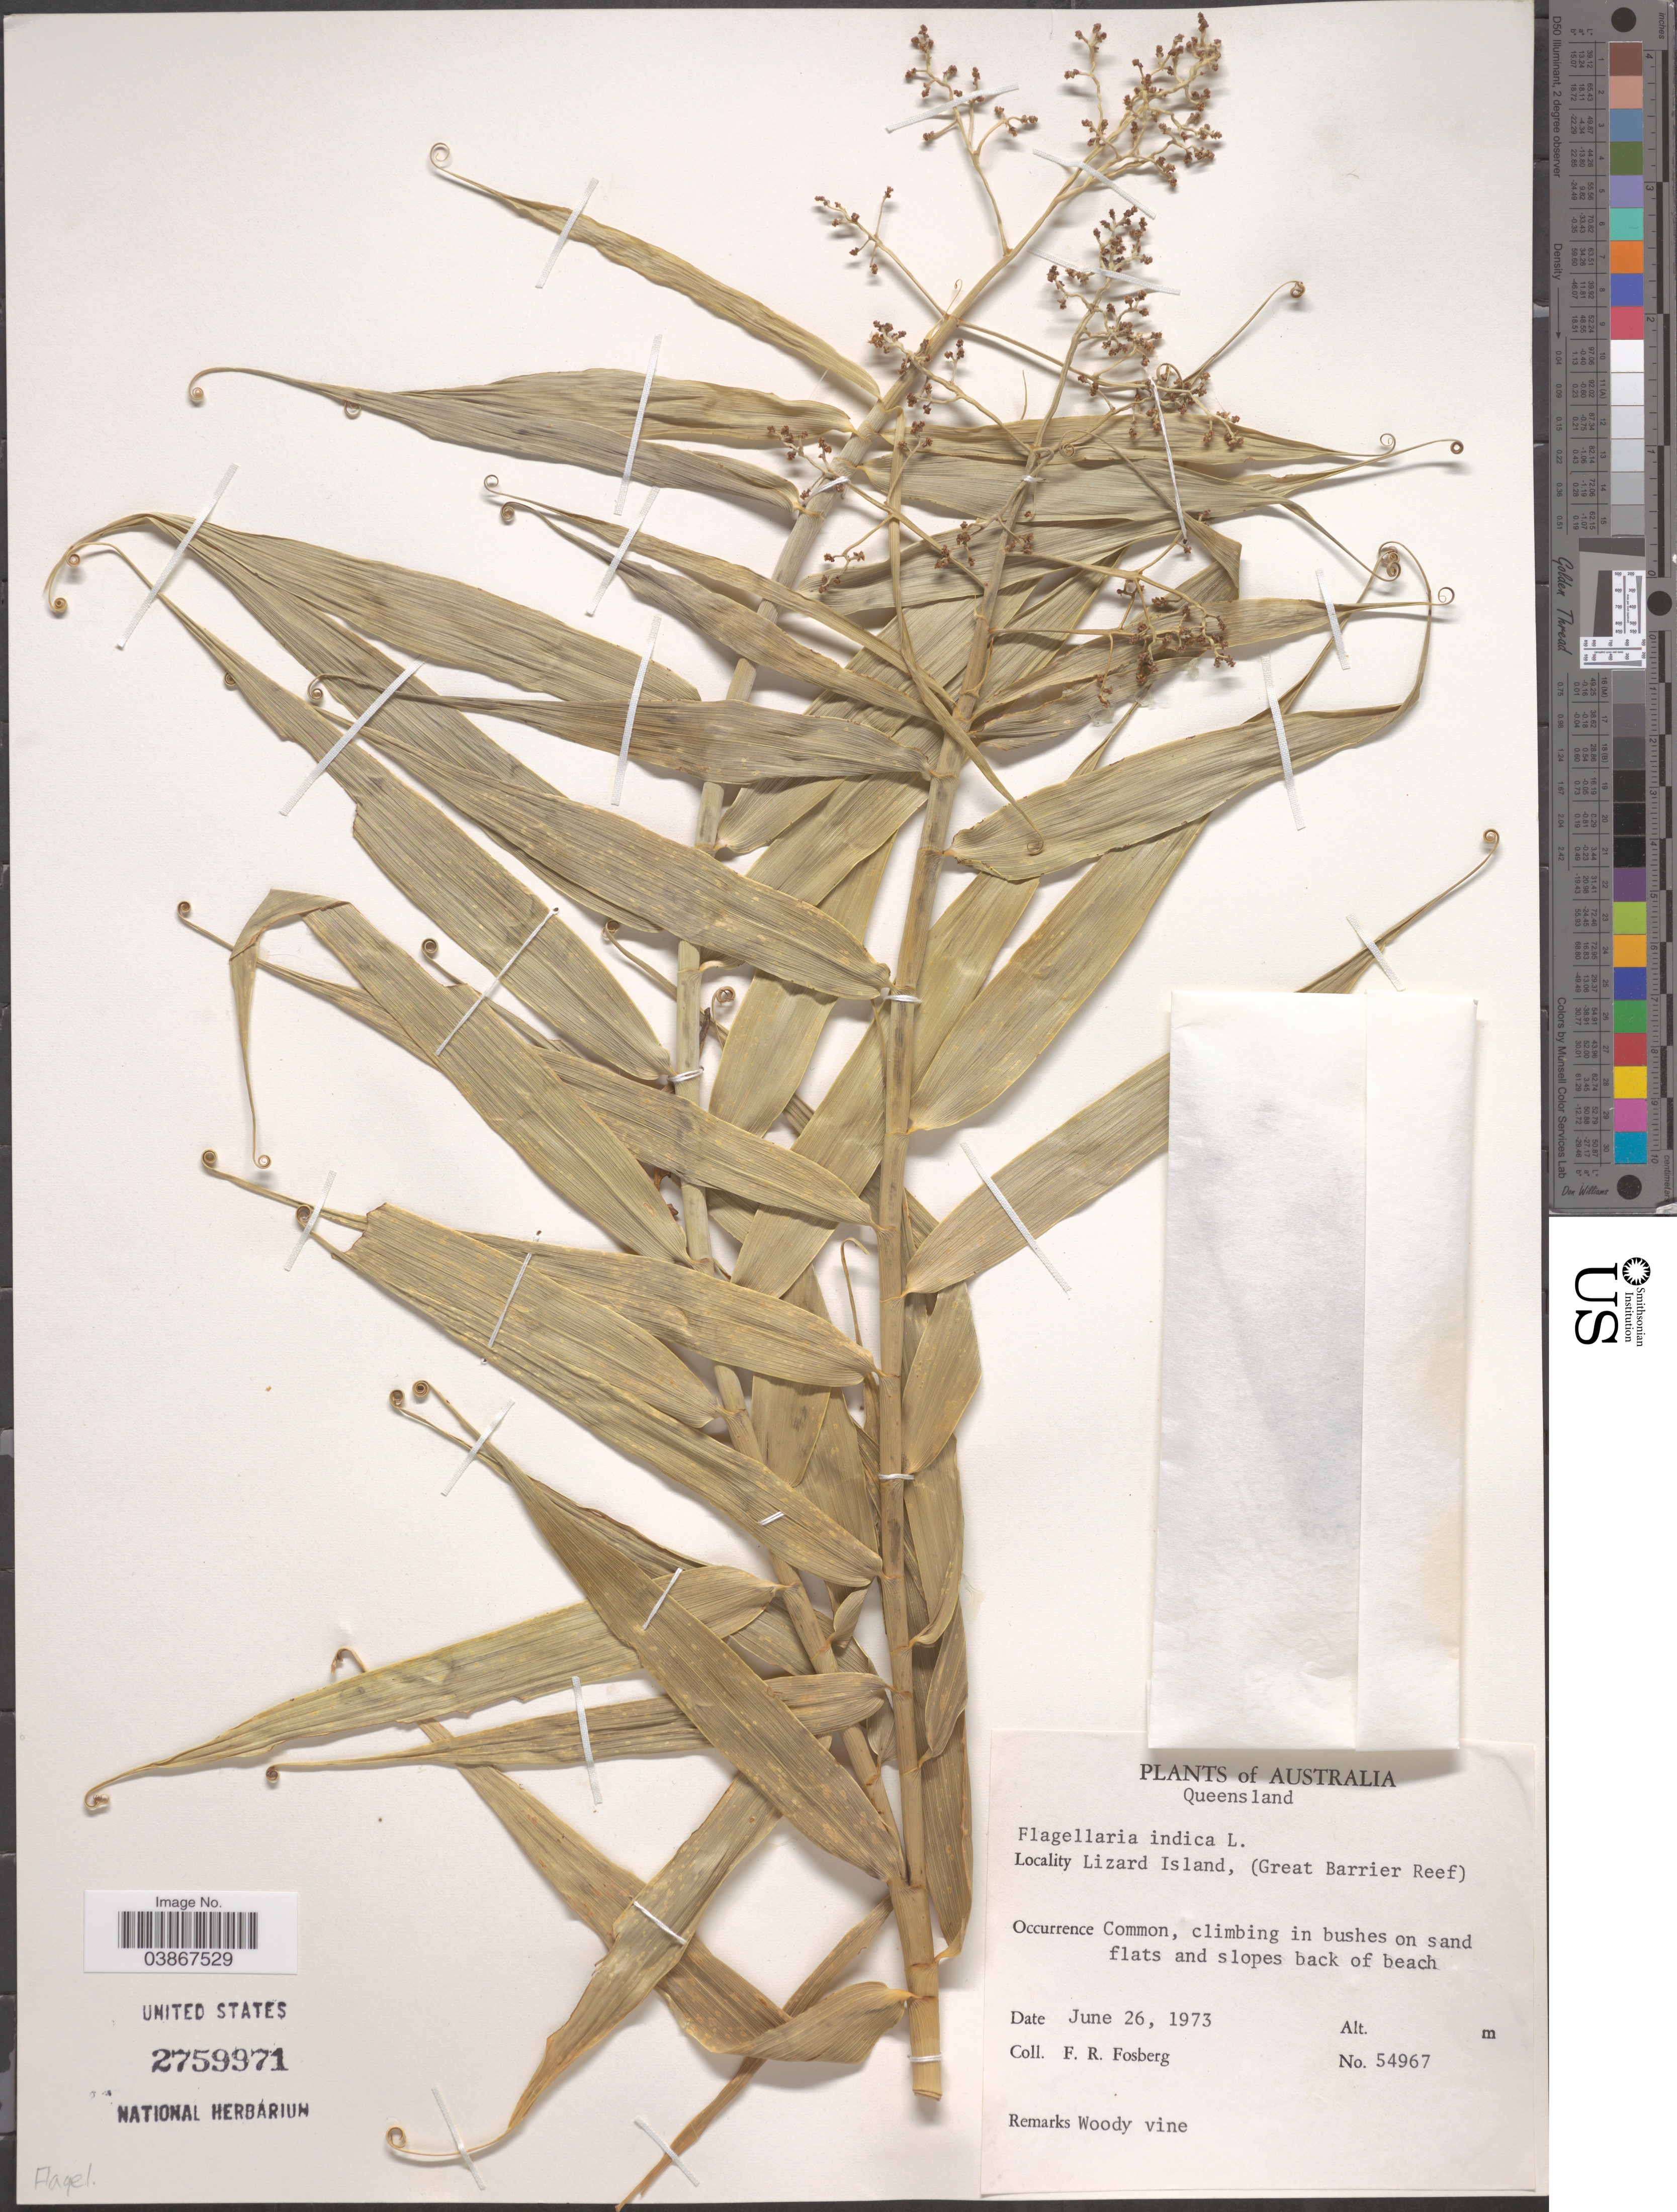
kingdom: Plantae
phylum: Tracheophyta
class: Liliopsida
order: Poales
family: Flagellariaceae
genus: Flagellaria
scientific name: Flagellaria indica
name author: L.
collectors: F. R. Fosberg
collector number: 54967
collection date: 1973-06-26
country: Australia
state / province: Queensland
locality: Lizard Island, (Great Barrier Reef).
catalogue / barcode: US 2759971